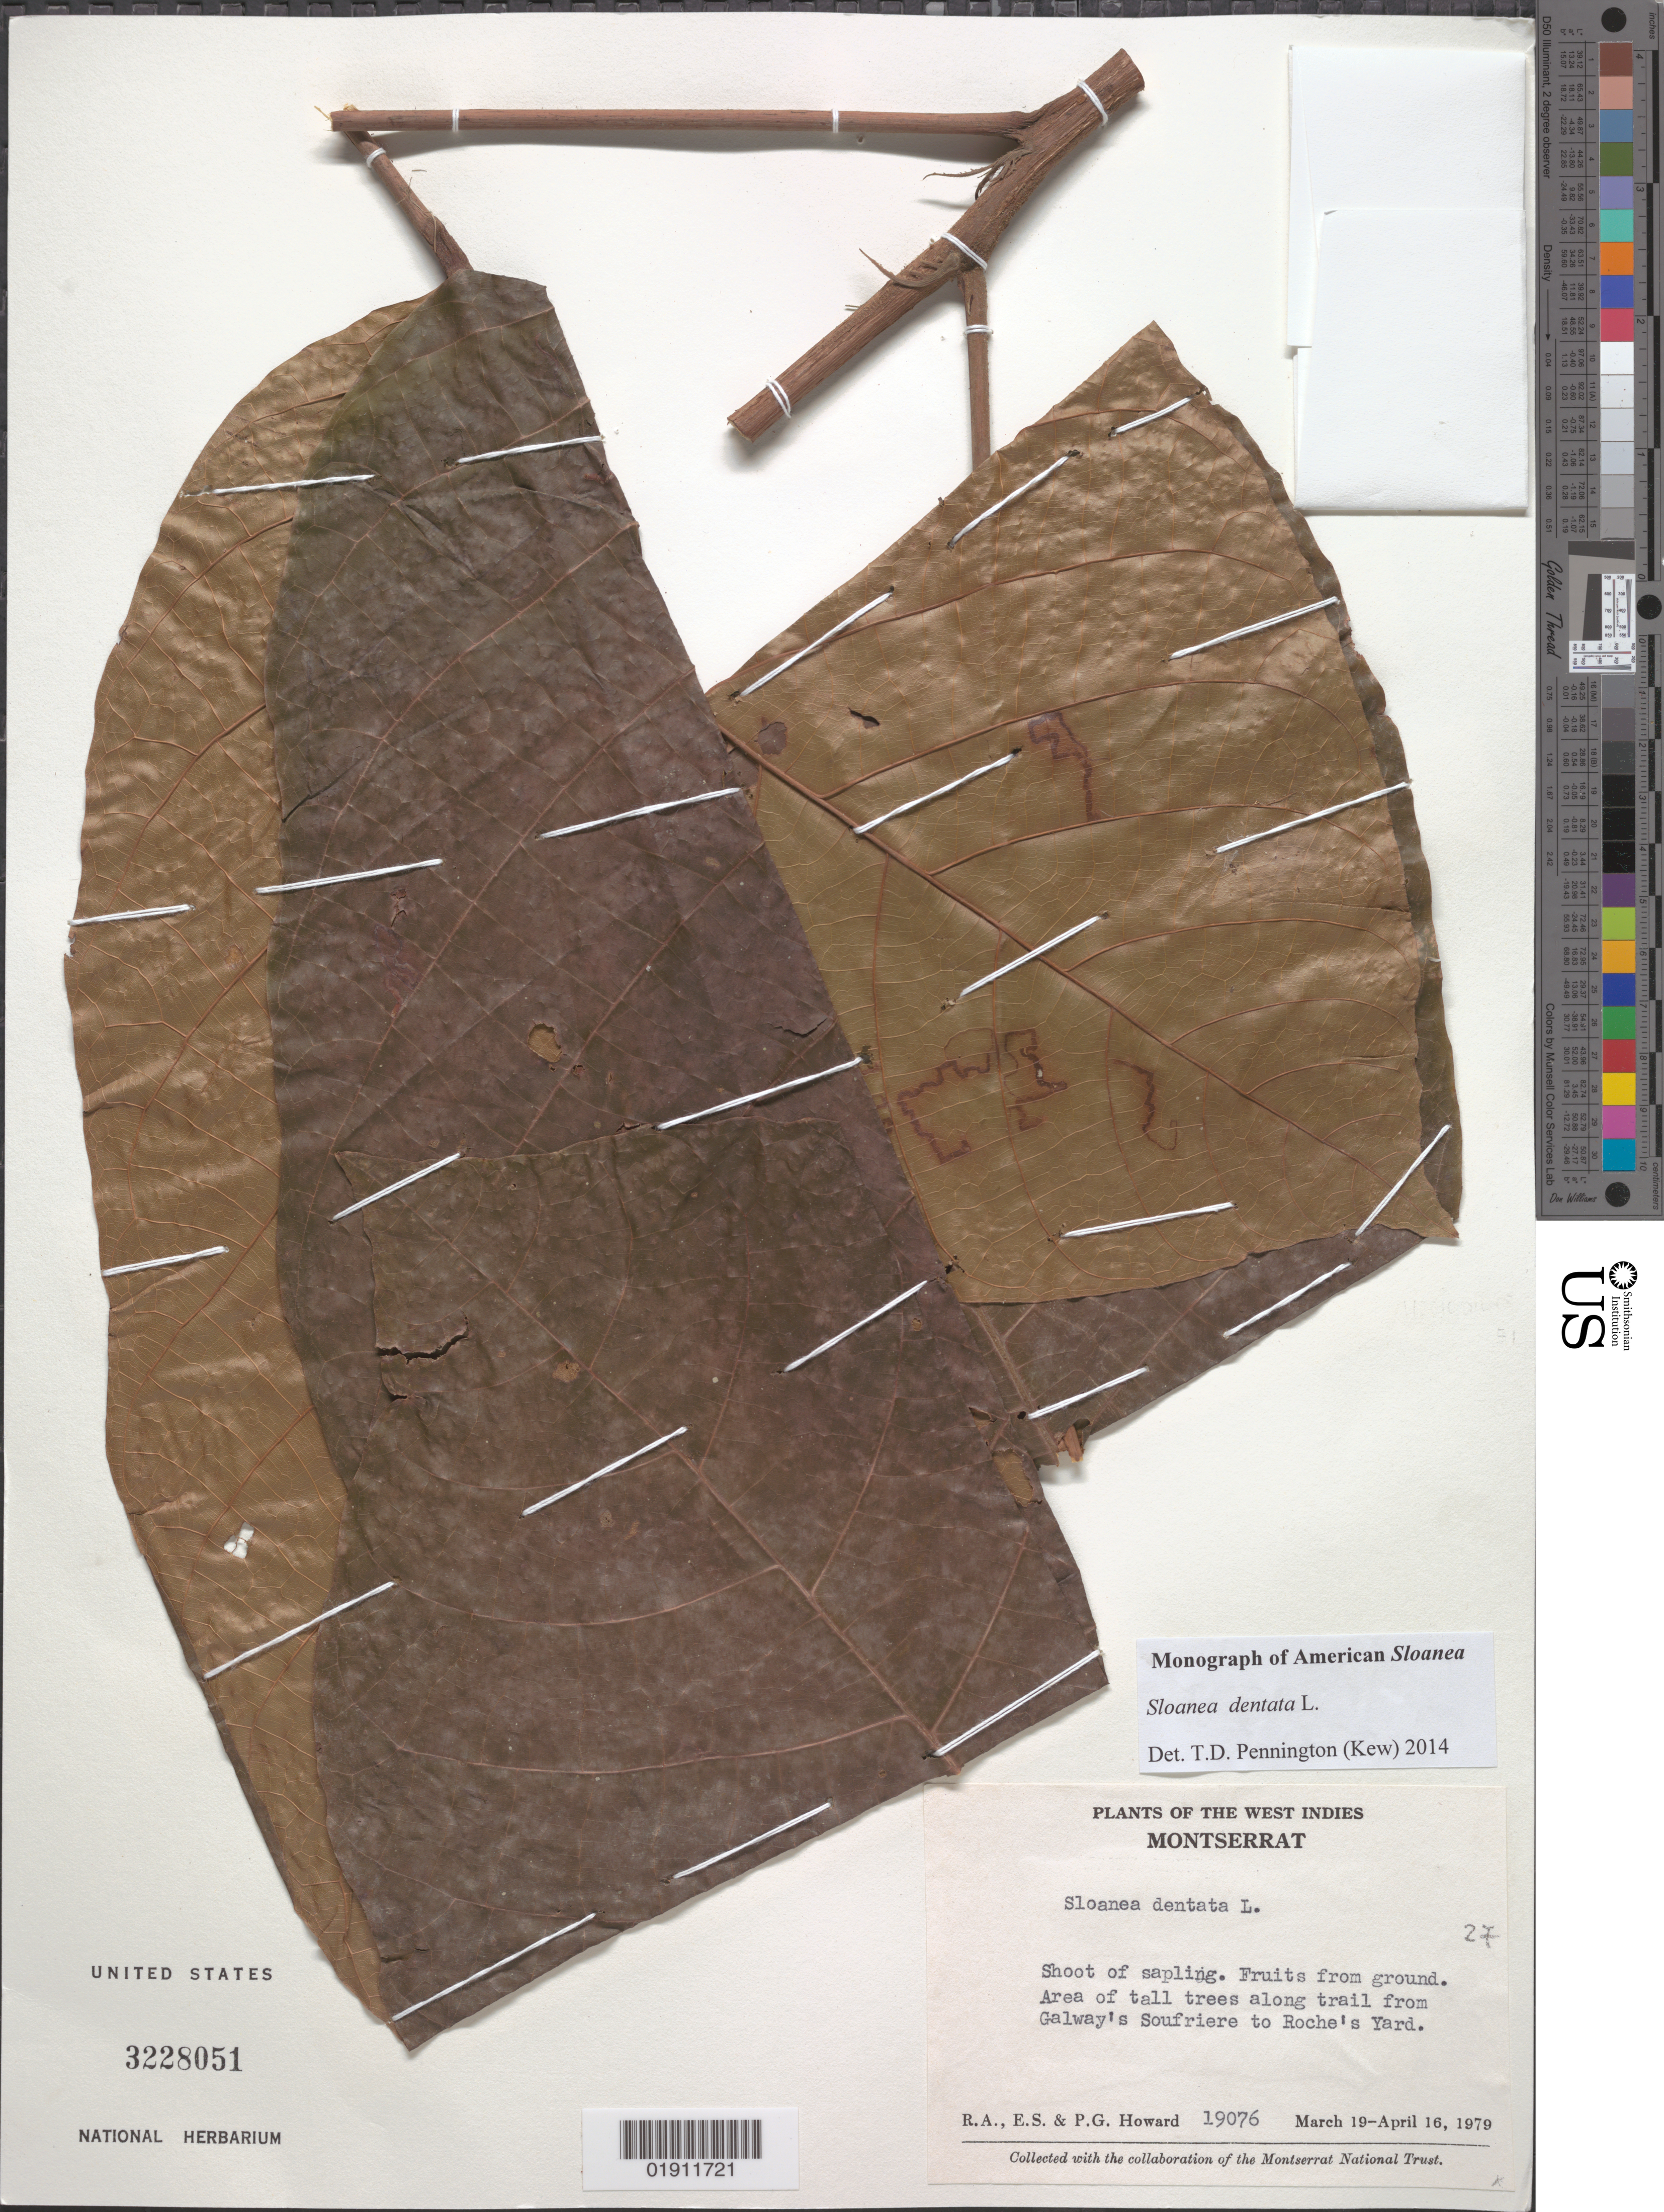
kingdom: Plantae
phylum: Tracheophyta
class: Magnoliopsida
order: Oxalidales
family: Elaeocarpaceae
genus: Sloanea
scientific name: Sloanea dentata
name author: L.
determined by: Pennington, T. D., (K)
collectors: R. A. Howard, E. S. Howard & P. Howard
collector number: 19076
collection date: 1979-03-19/1979-04-16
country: Montserrat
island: Montserrat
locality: Trail from Galway's Soufriere to Roche's Yard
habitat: Area of tall trees along trail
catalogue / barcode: US 3228051